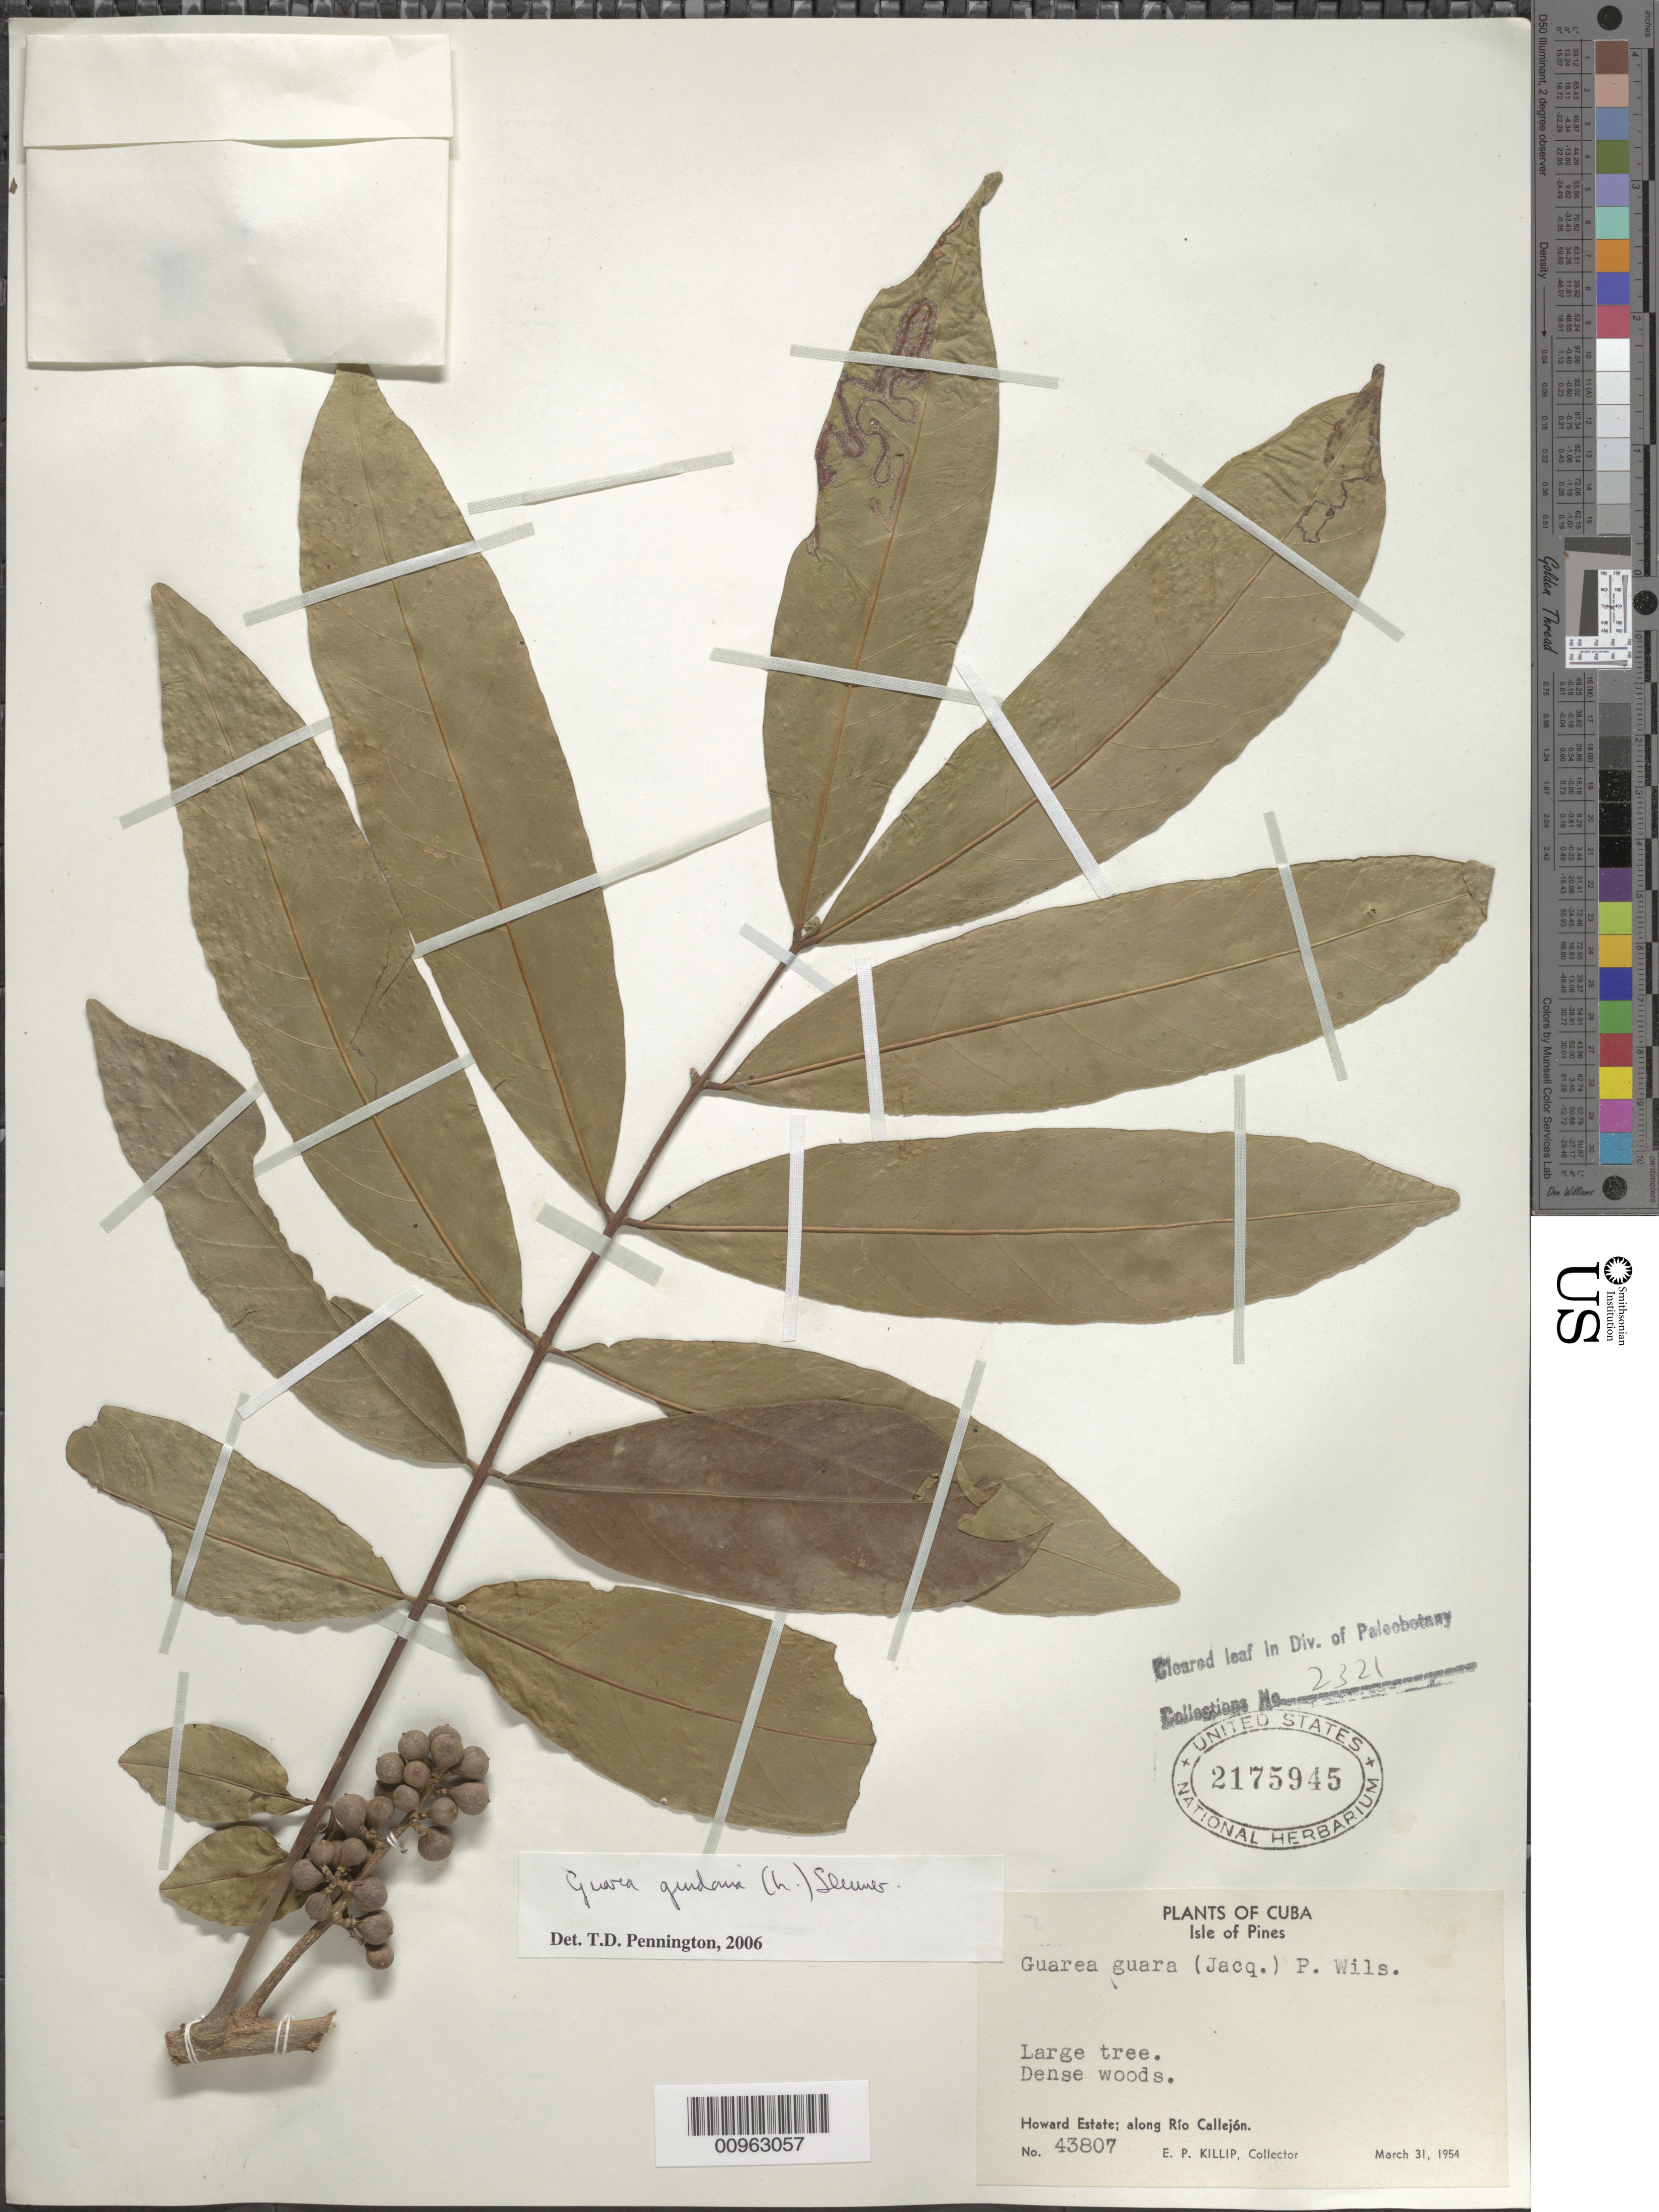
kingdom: Plantae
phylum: Tracheophyta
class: Magnoliopsida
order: Sapindales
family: Meliaceae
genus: Guarea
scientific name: Guarea guidonia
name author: (L.) Sleumer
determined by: Pennington, T. D., (K)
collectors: E. P. Killip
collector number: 43807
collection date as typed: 31 Mar 1954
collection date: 1954-03-31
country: Cuba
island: Isla de la Juventud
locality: Howard Estate, along Río Callejón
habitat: Dense woods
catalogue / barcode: US 2175945